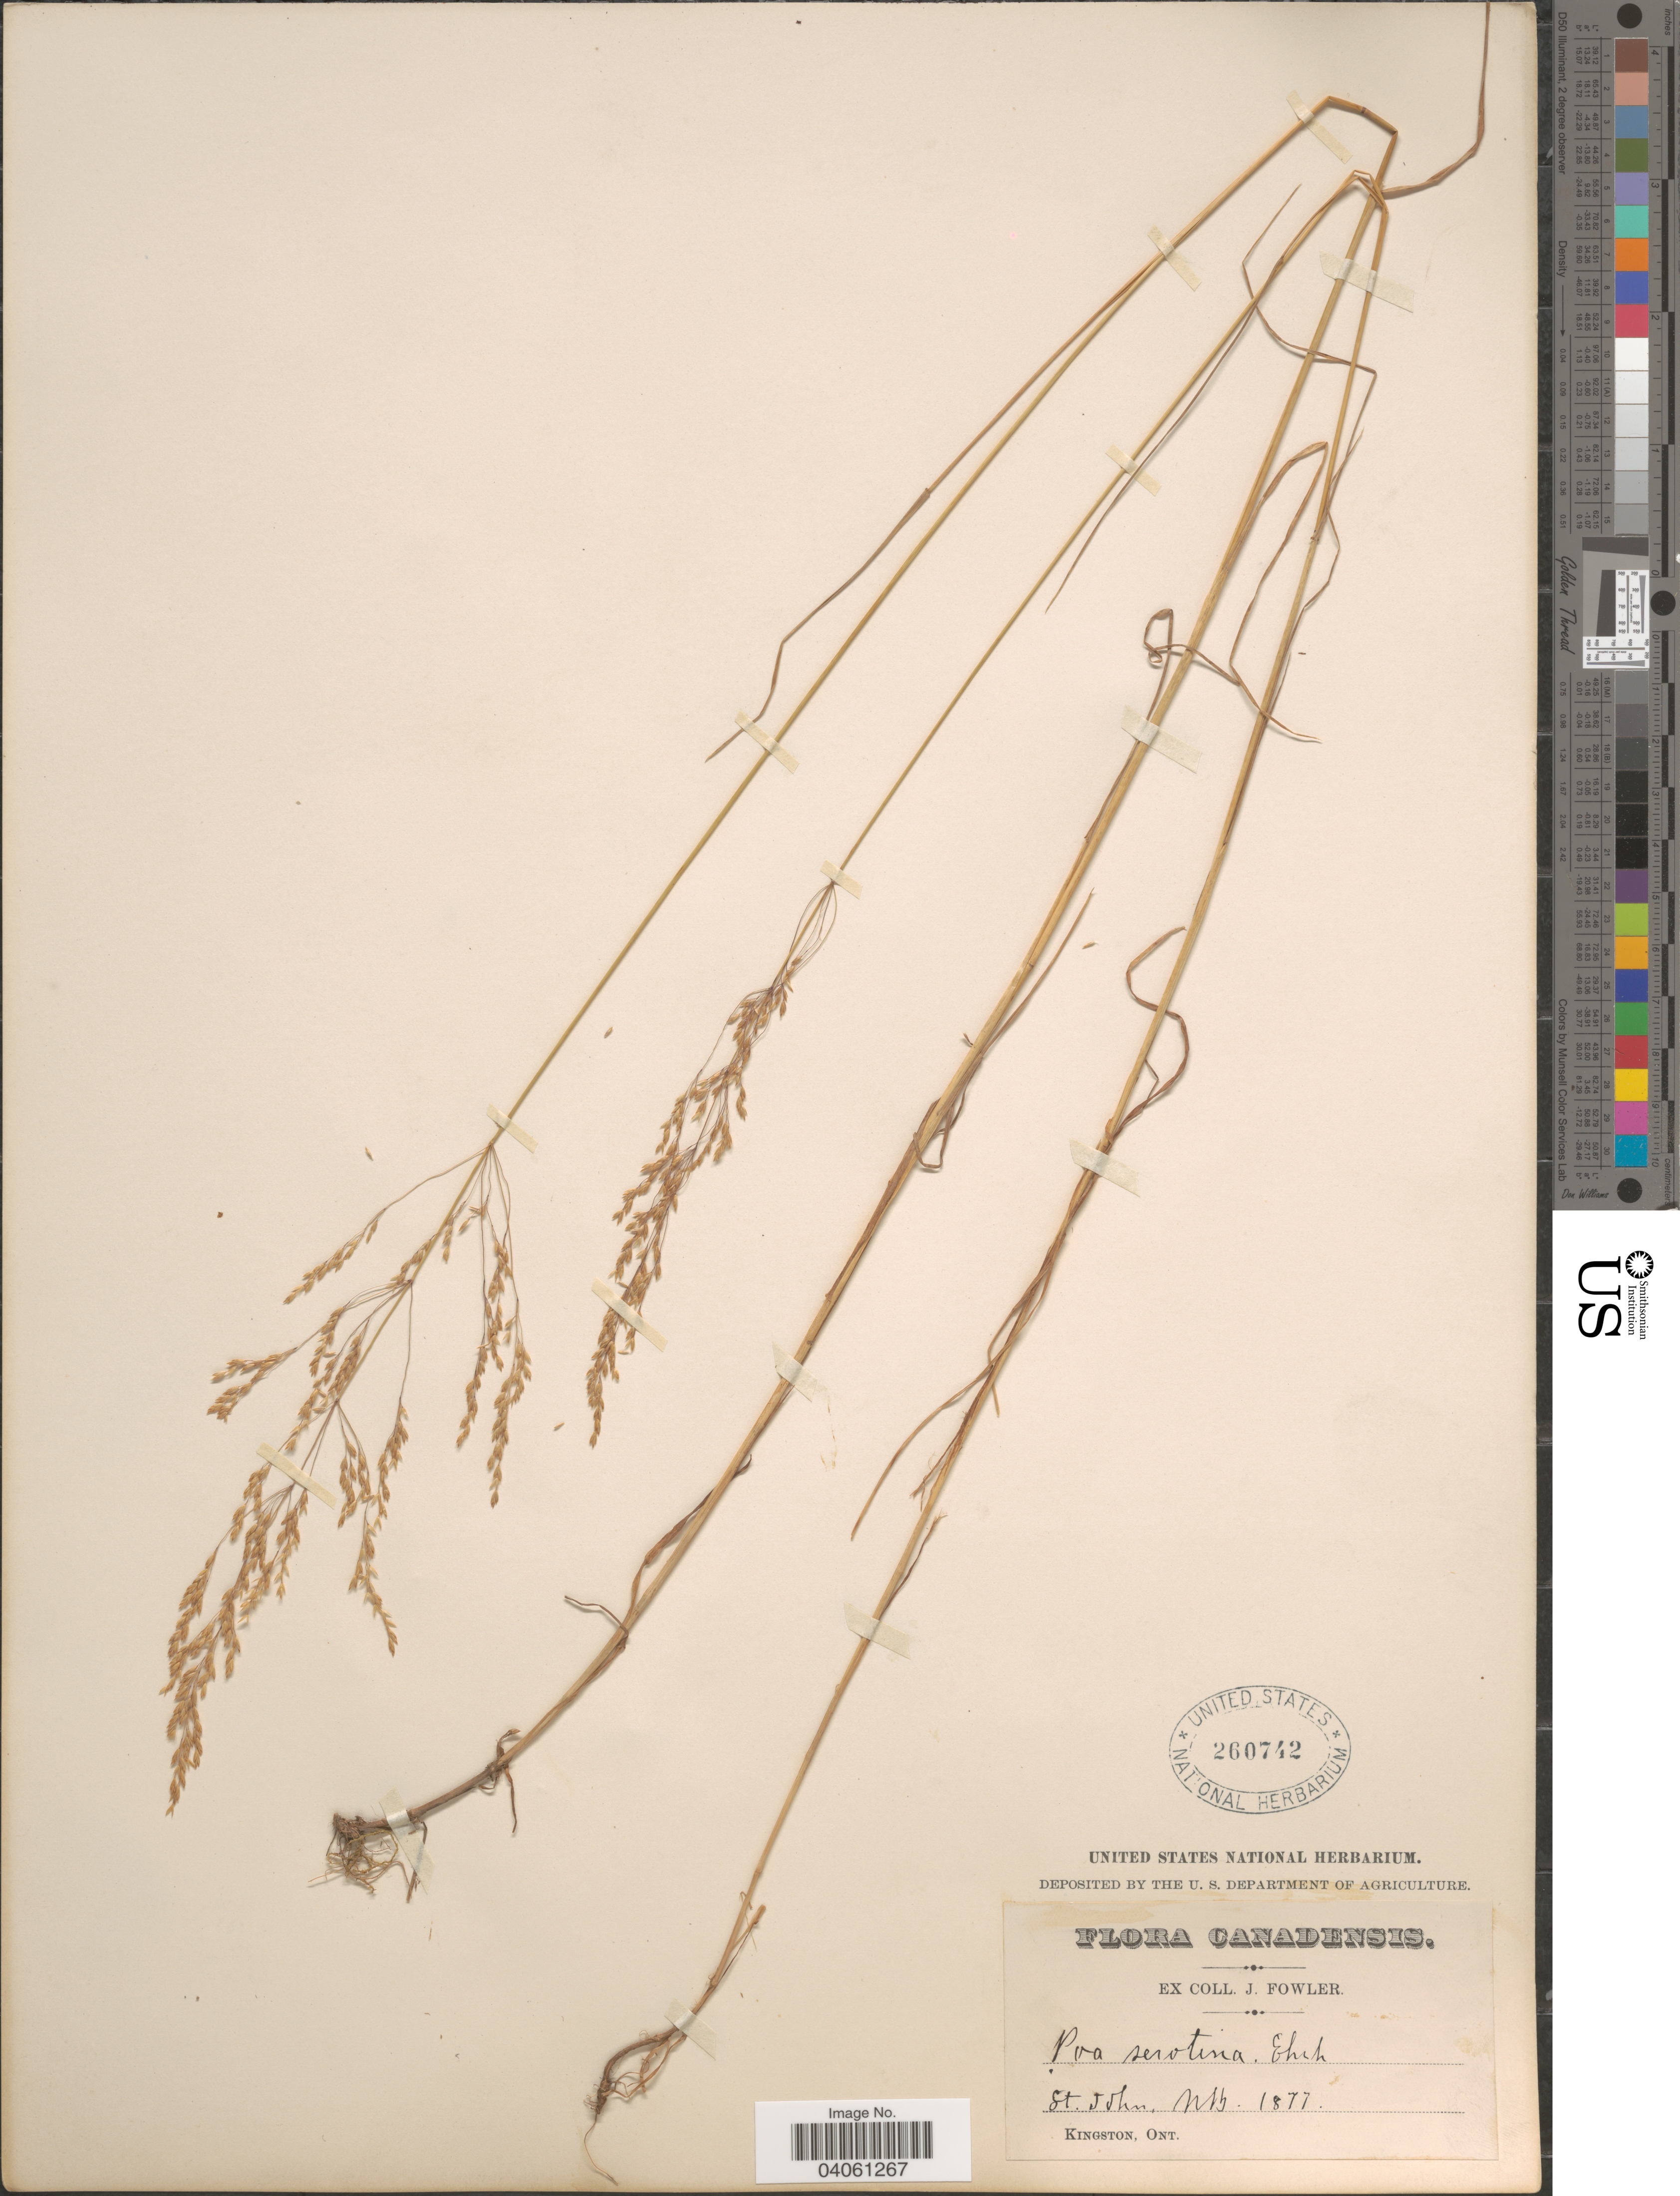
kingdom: Plantae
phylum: Tracheophyta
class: Liliopsida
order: Poales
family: Poaceae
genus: Poa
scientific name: Poa palustris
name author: L.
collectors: J. Fowler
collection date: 1877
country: Canada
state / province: New Brunswick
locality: St. John.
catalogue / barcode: US 260742